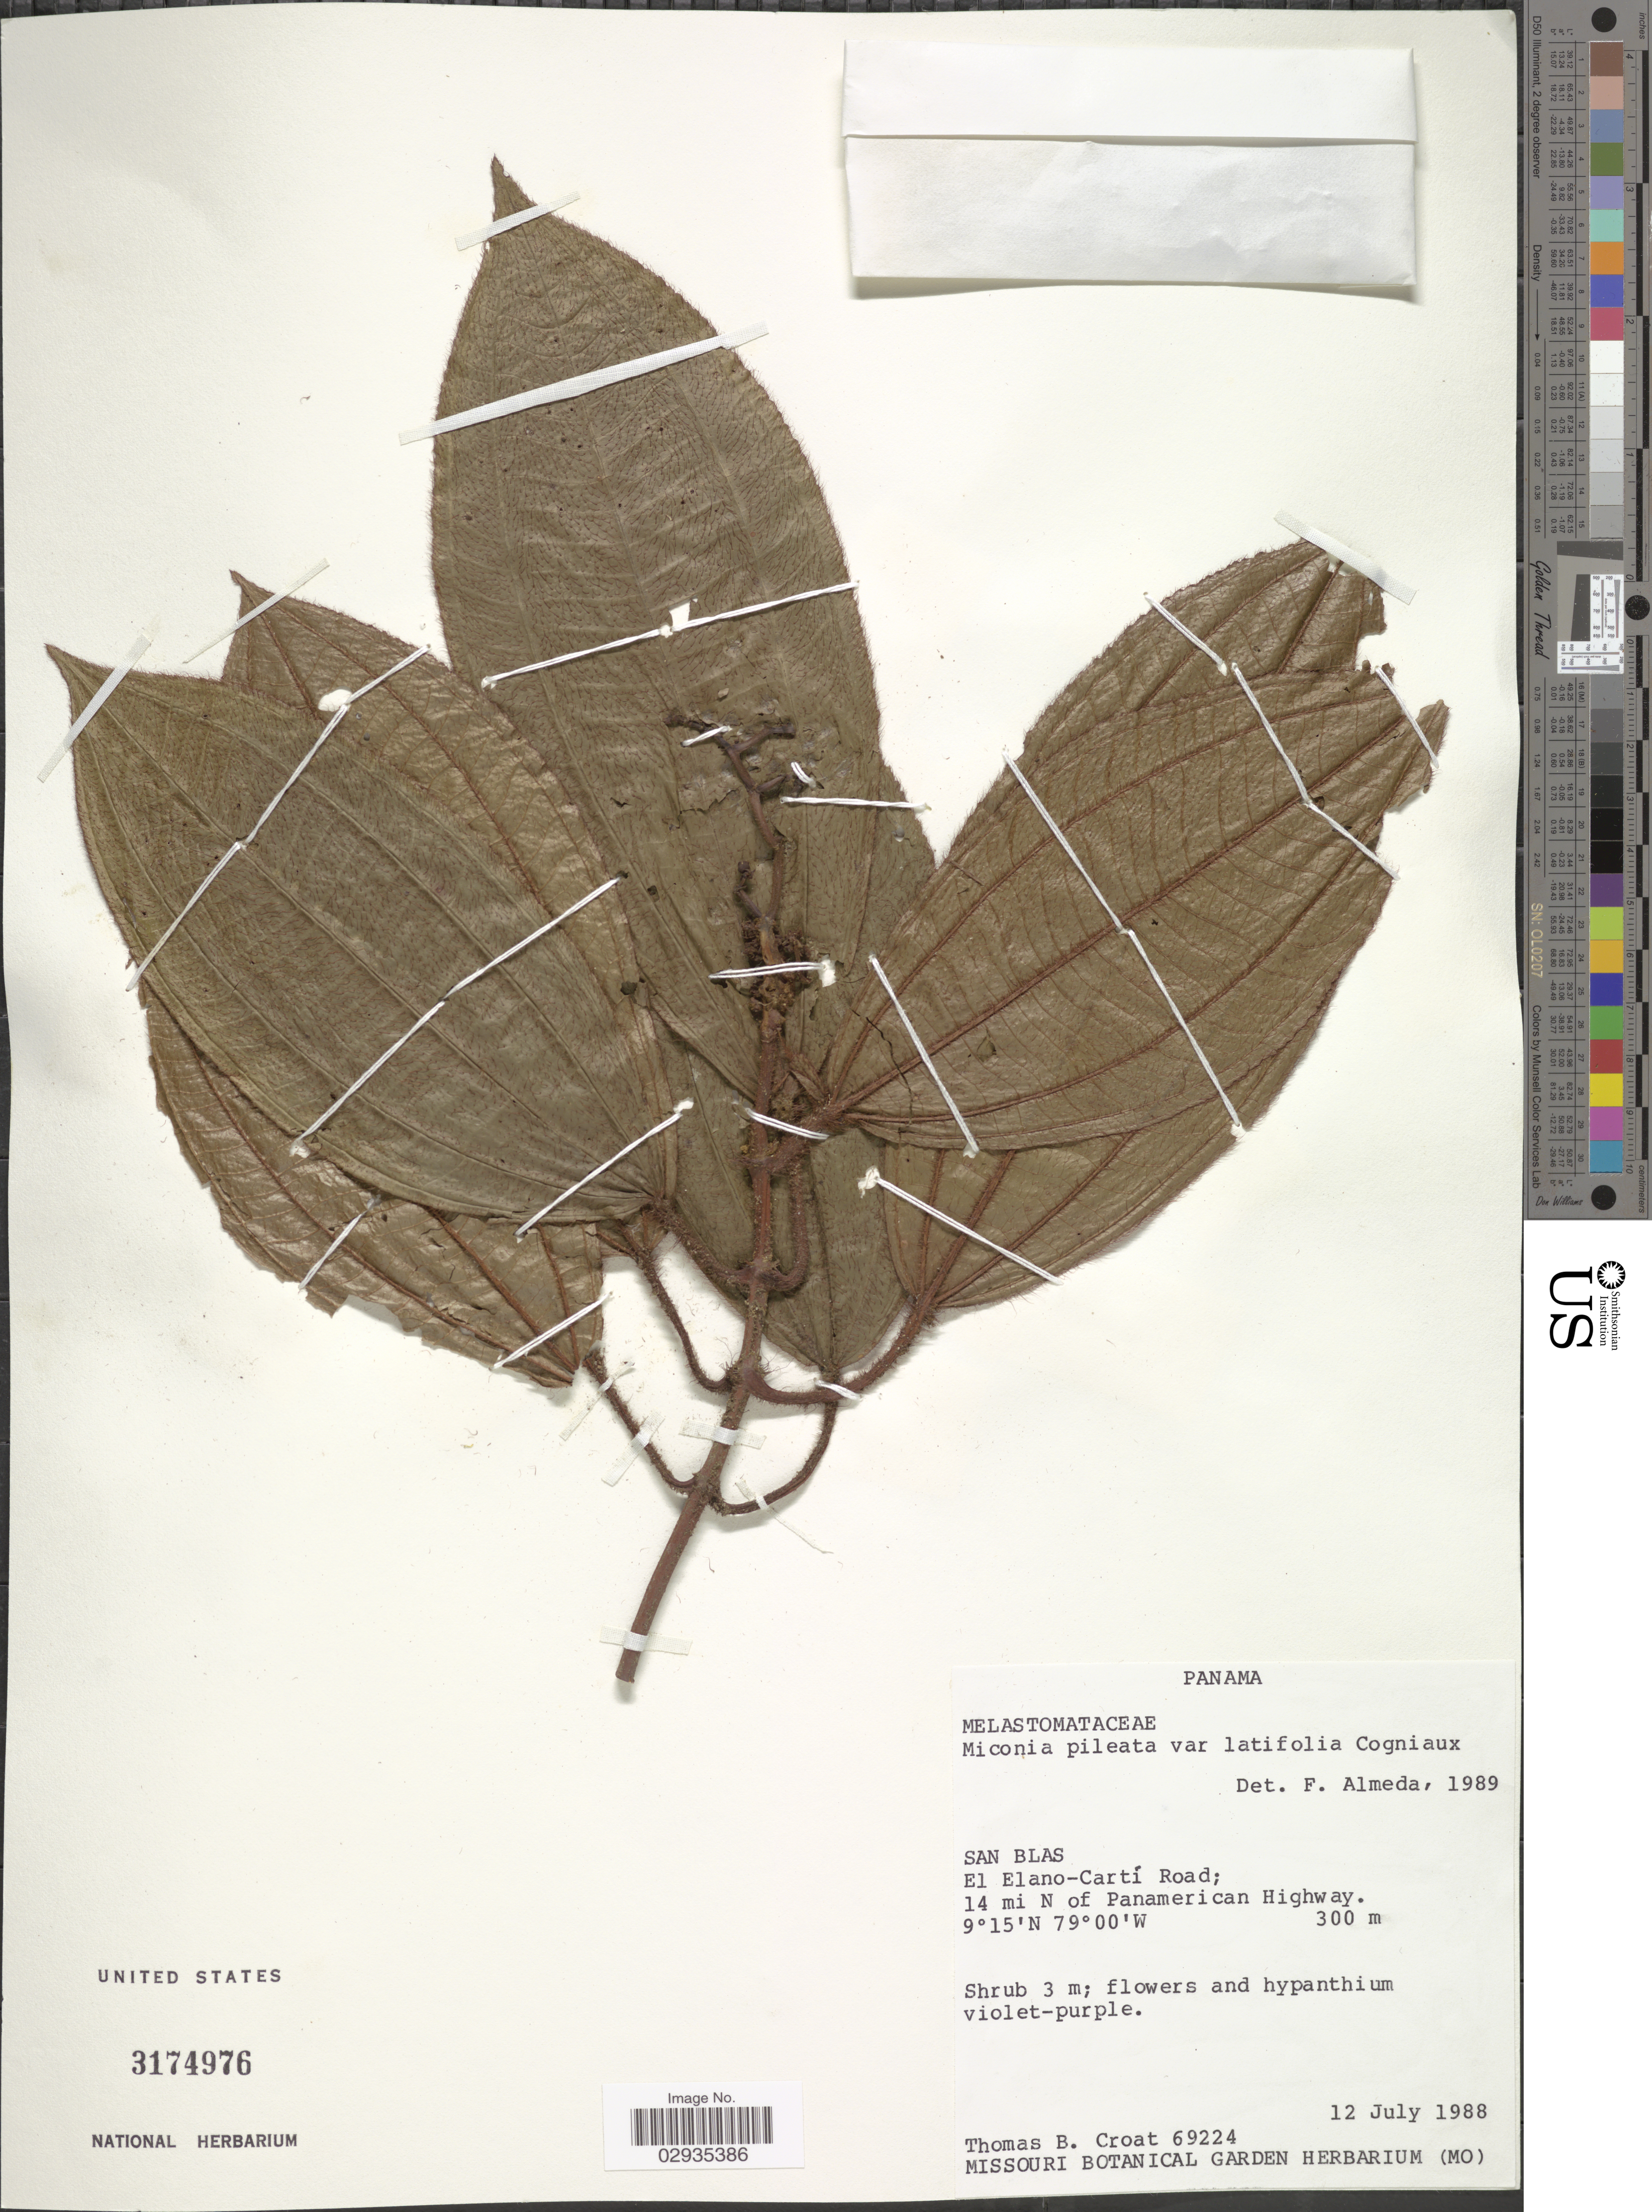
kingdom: Plantae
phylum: Tracheophyta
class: Magnoliopsida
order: Myrtales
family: Melastomataceae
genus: Miconia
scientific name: Miconia pileata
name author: DC.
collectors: T. B. Croat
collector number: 69224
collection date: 1988-07-12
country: Panama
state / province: Kuna Yala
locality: San Blas, El Elano-Cartí Road, 14 mi N of Panamerican Highway.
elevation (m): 300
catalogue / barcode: US 3174976